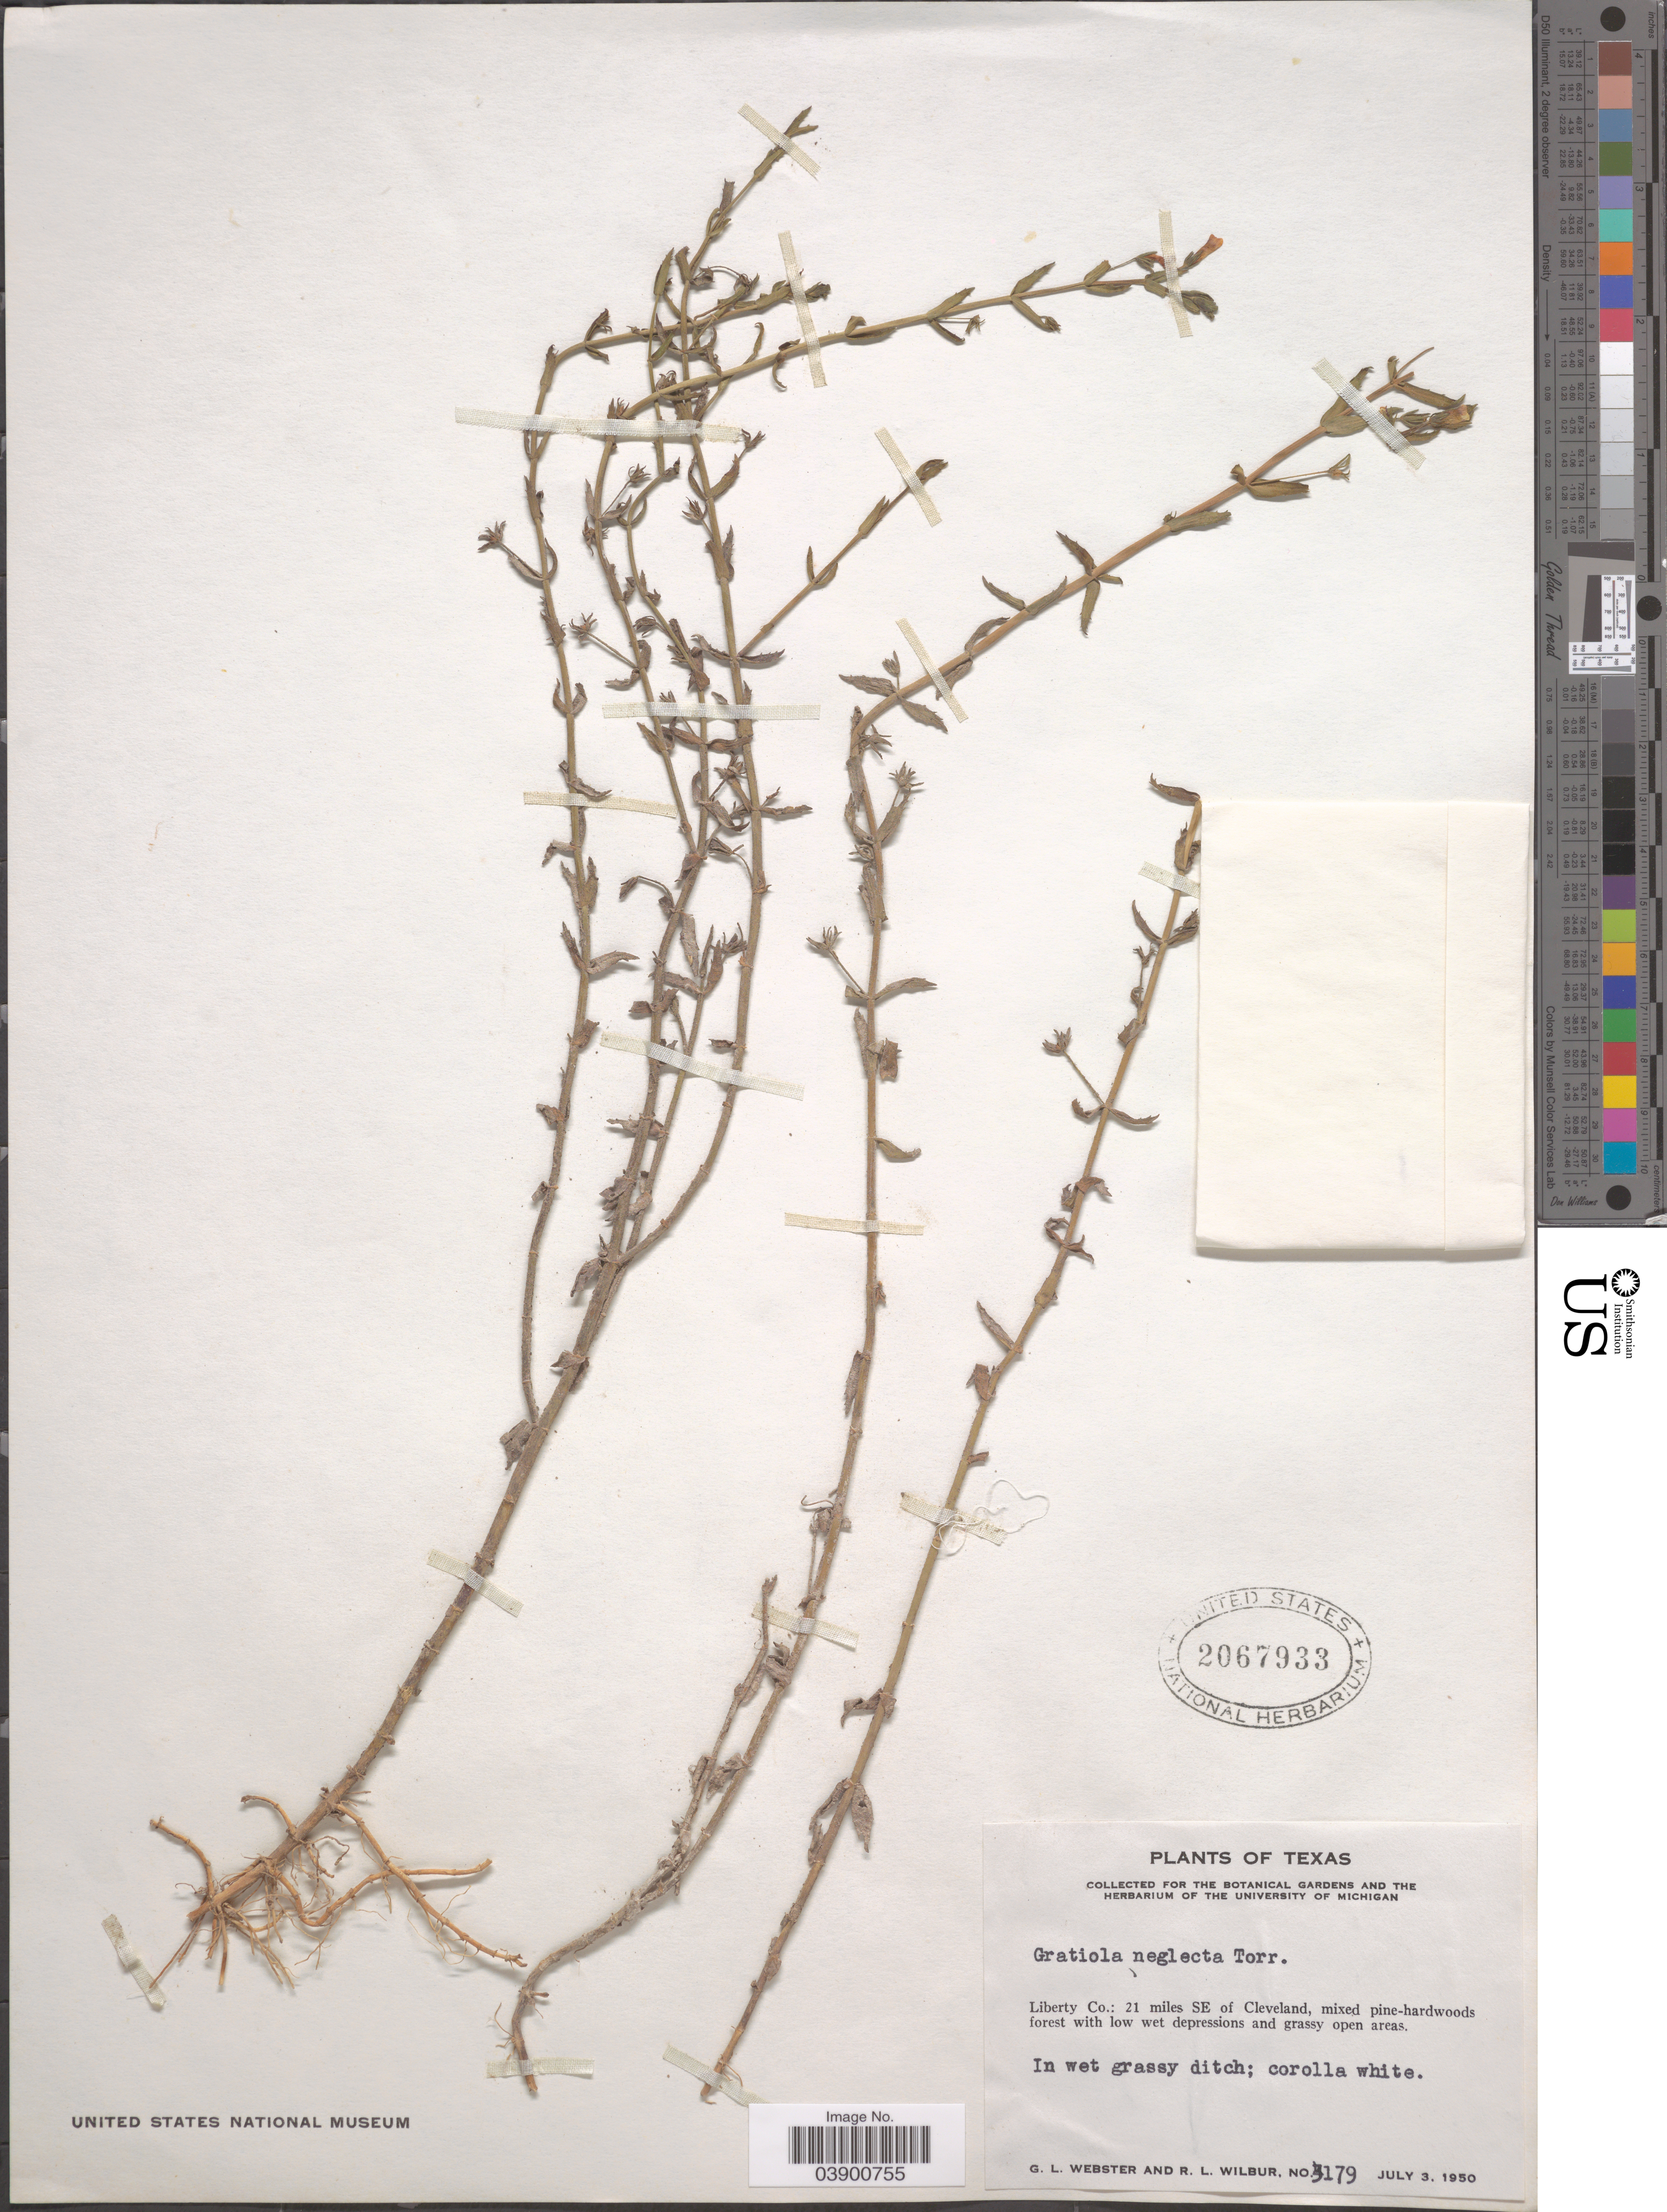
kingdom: Plantae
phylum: Tracheophyta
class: Magnoliopsida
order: Lamiales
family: Plantaginaceae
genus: Gratiola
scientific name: Gratiola drummondii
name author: Benth.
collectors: G. L. Webster & R. L. Wilbur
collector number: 3179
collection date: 1950-07-03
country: United States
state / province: Texas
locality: Liberty Co.: 21 miles SE of Cleveland.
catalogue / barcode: US 2067933